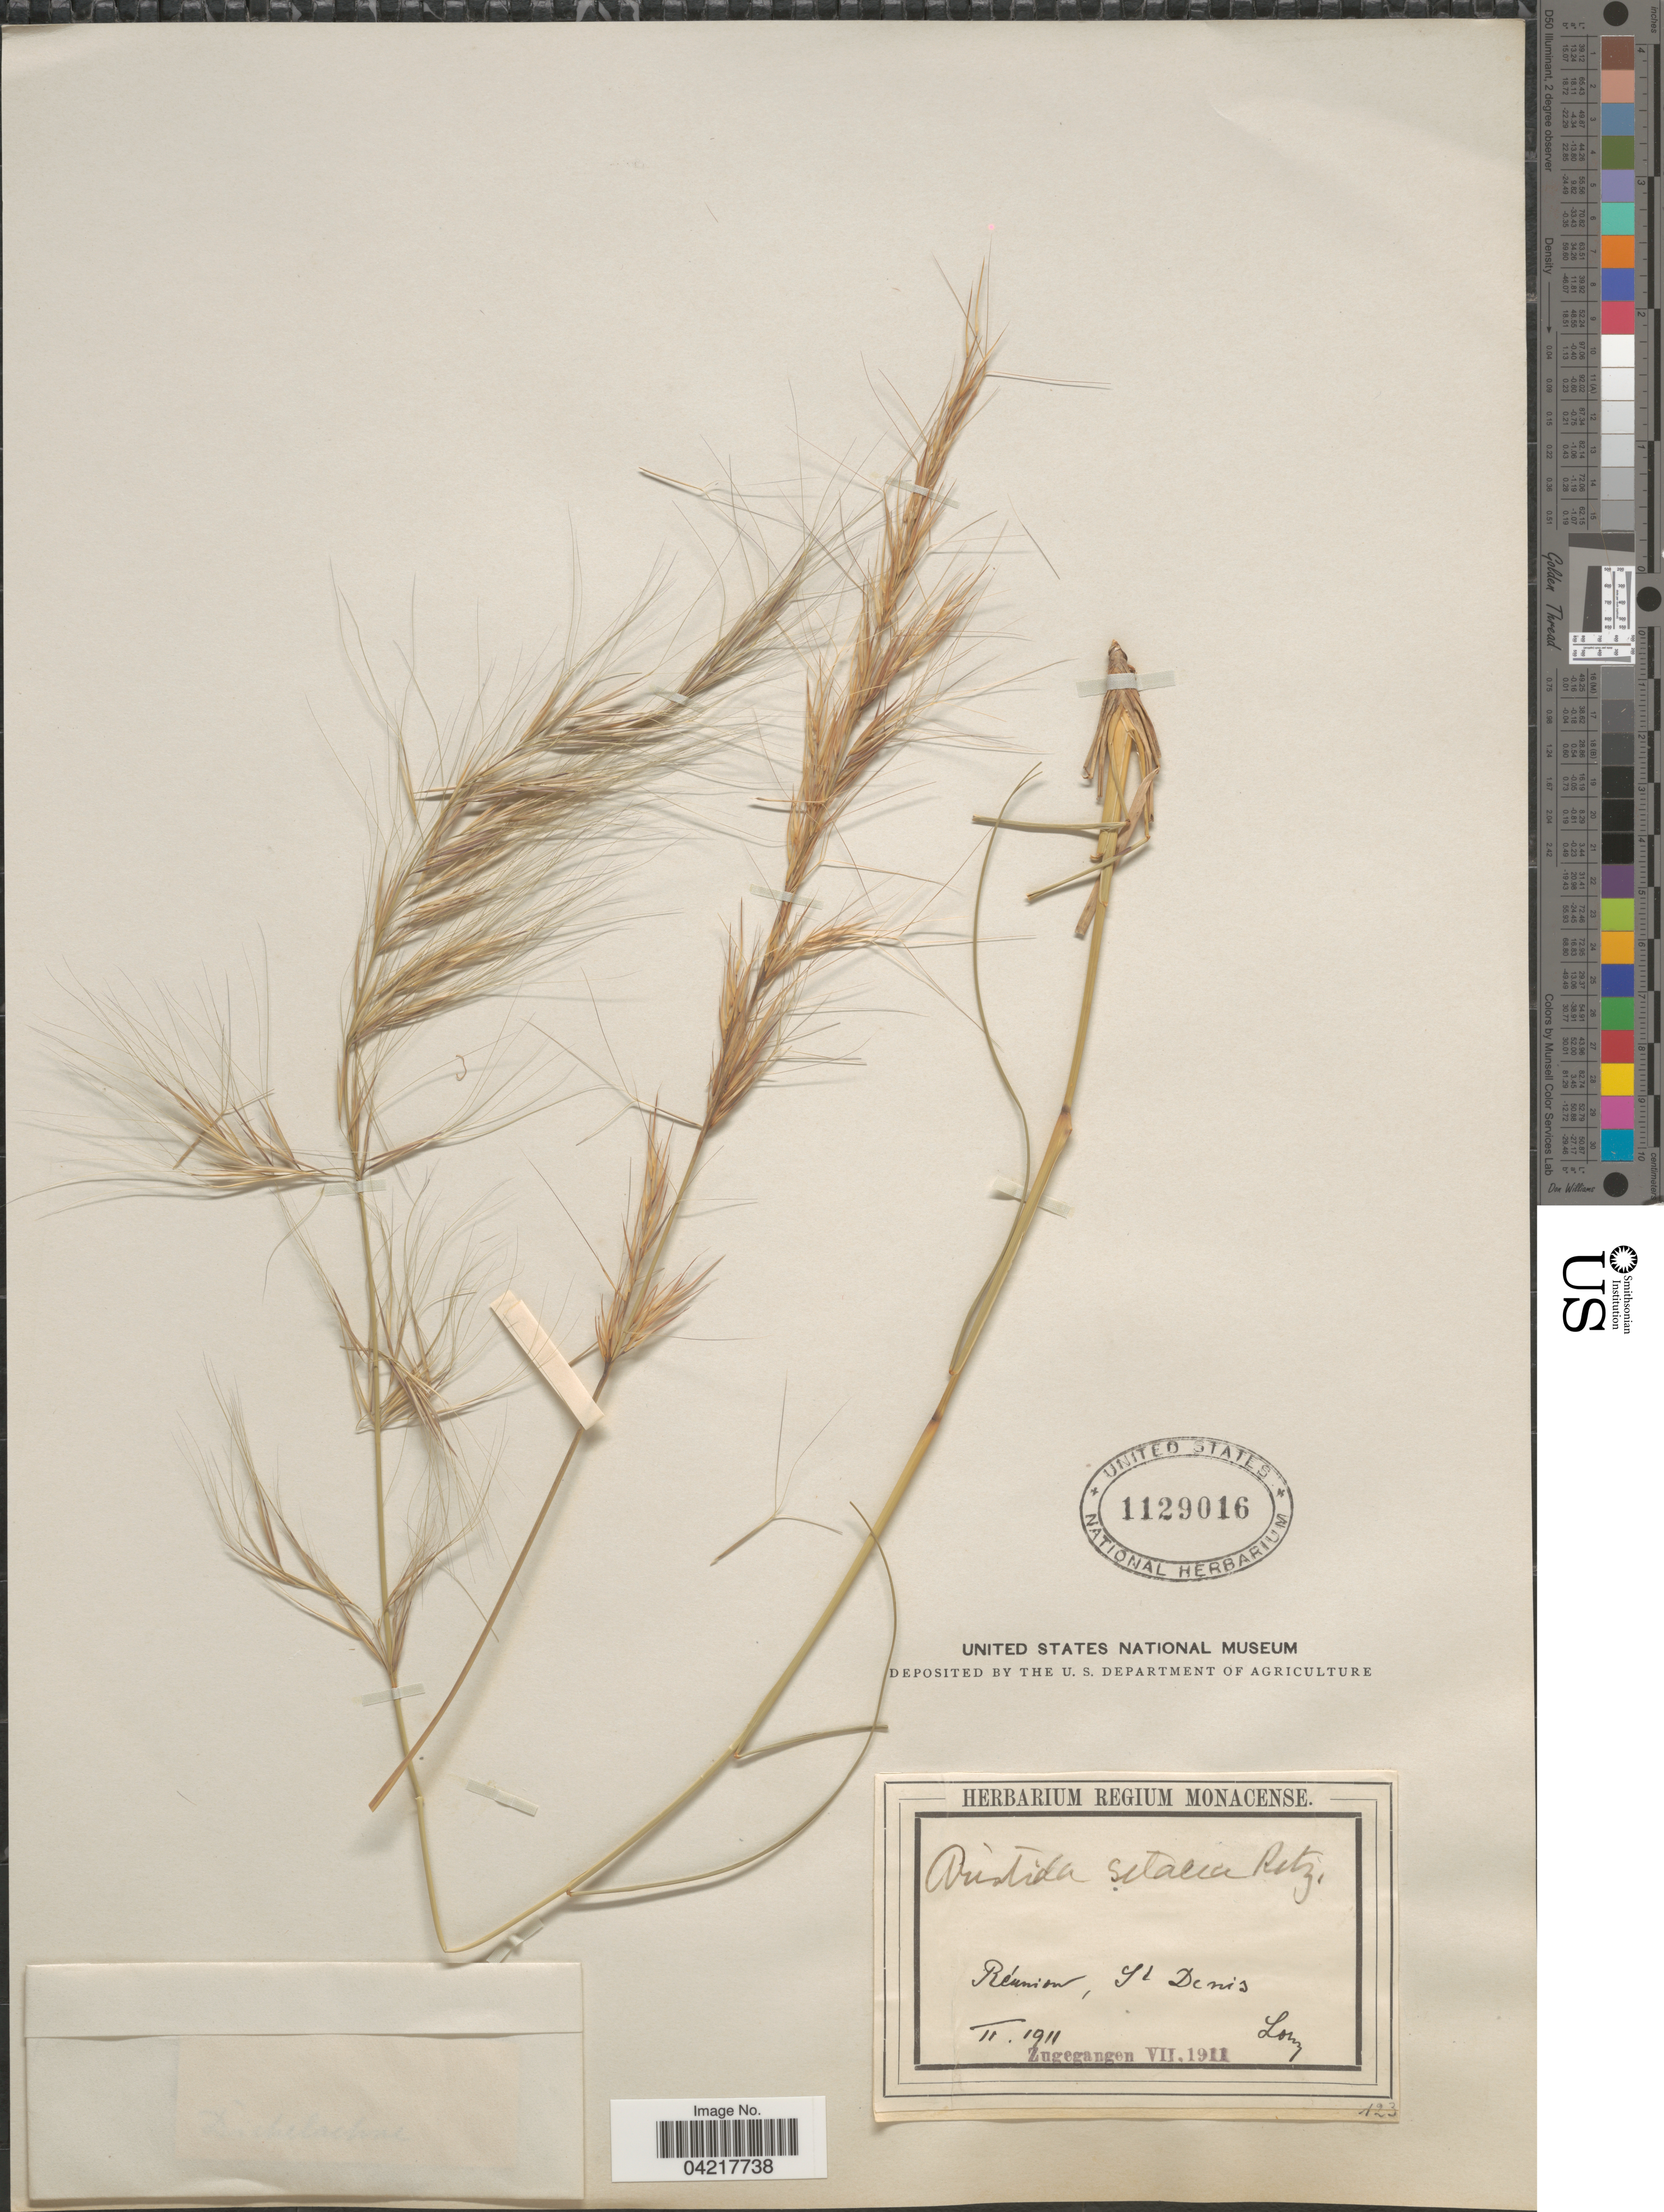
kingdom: Plantae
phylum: Tracheophyta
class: Liliopsida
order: Poales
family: Poaceae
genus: Aristida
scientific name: Aristida setacea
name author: Retz.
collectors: Lory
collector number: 123?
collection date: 1911-02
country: Reunion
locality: Réunion, St Denis.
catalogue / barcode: US 1129016